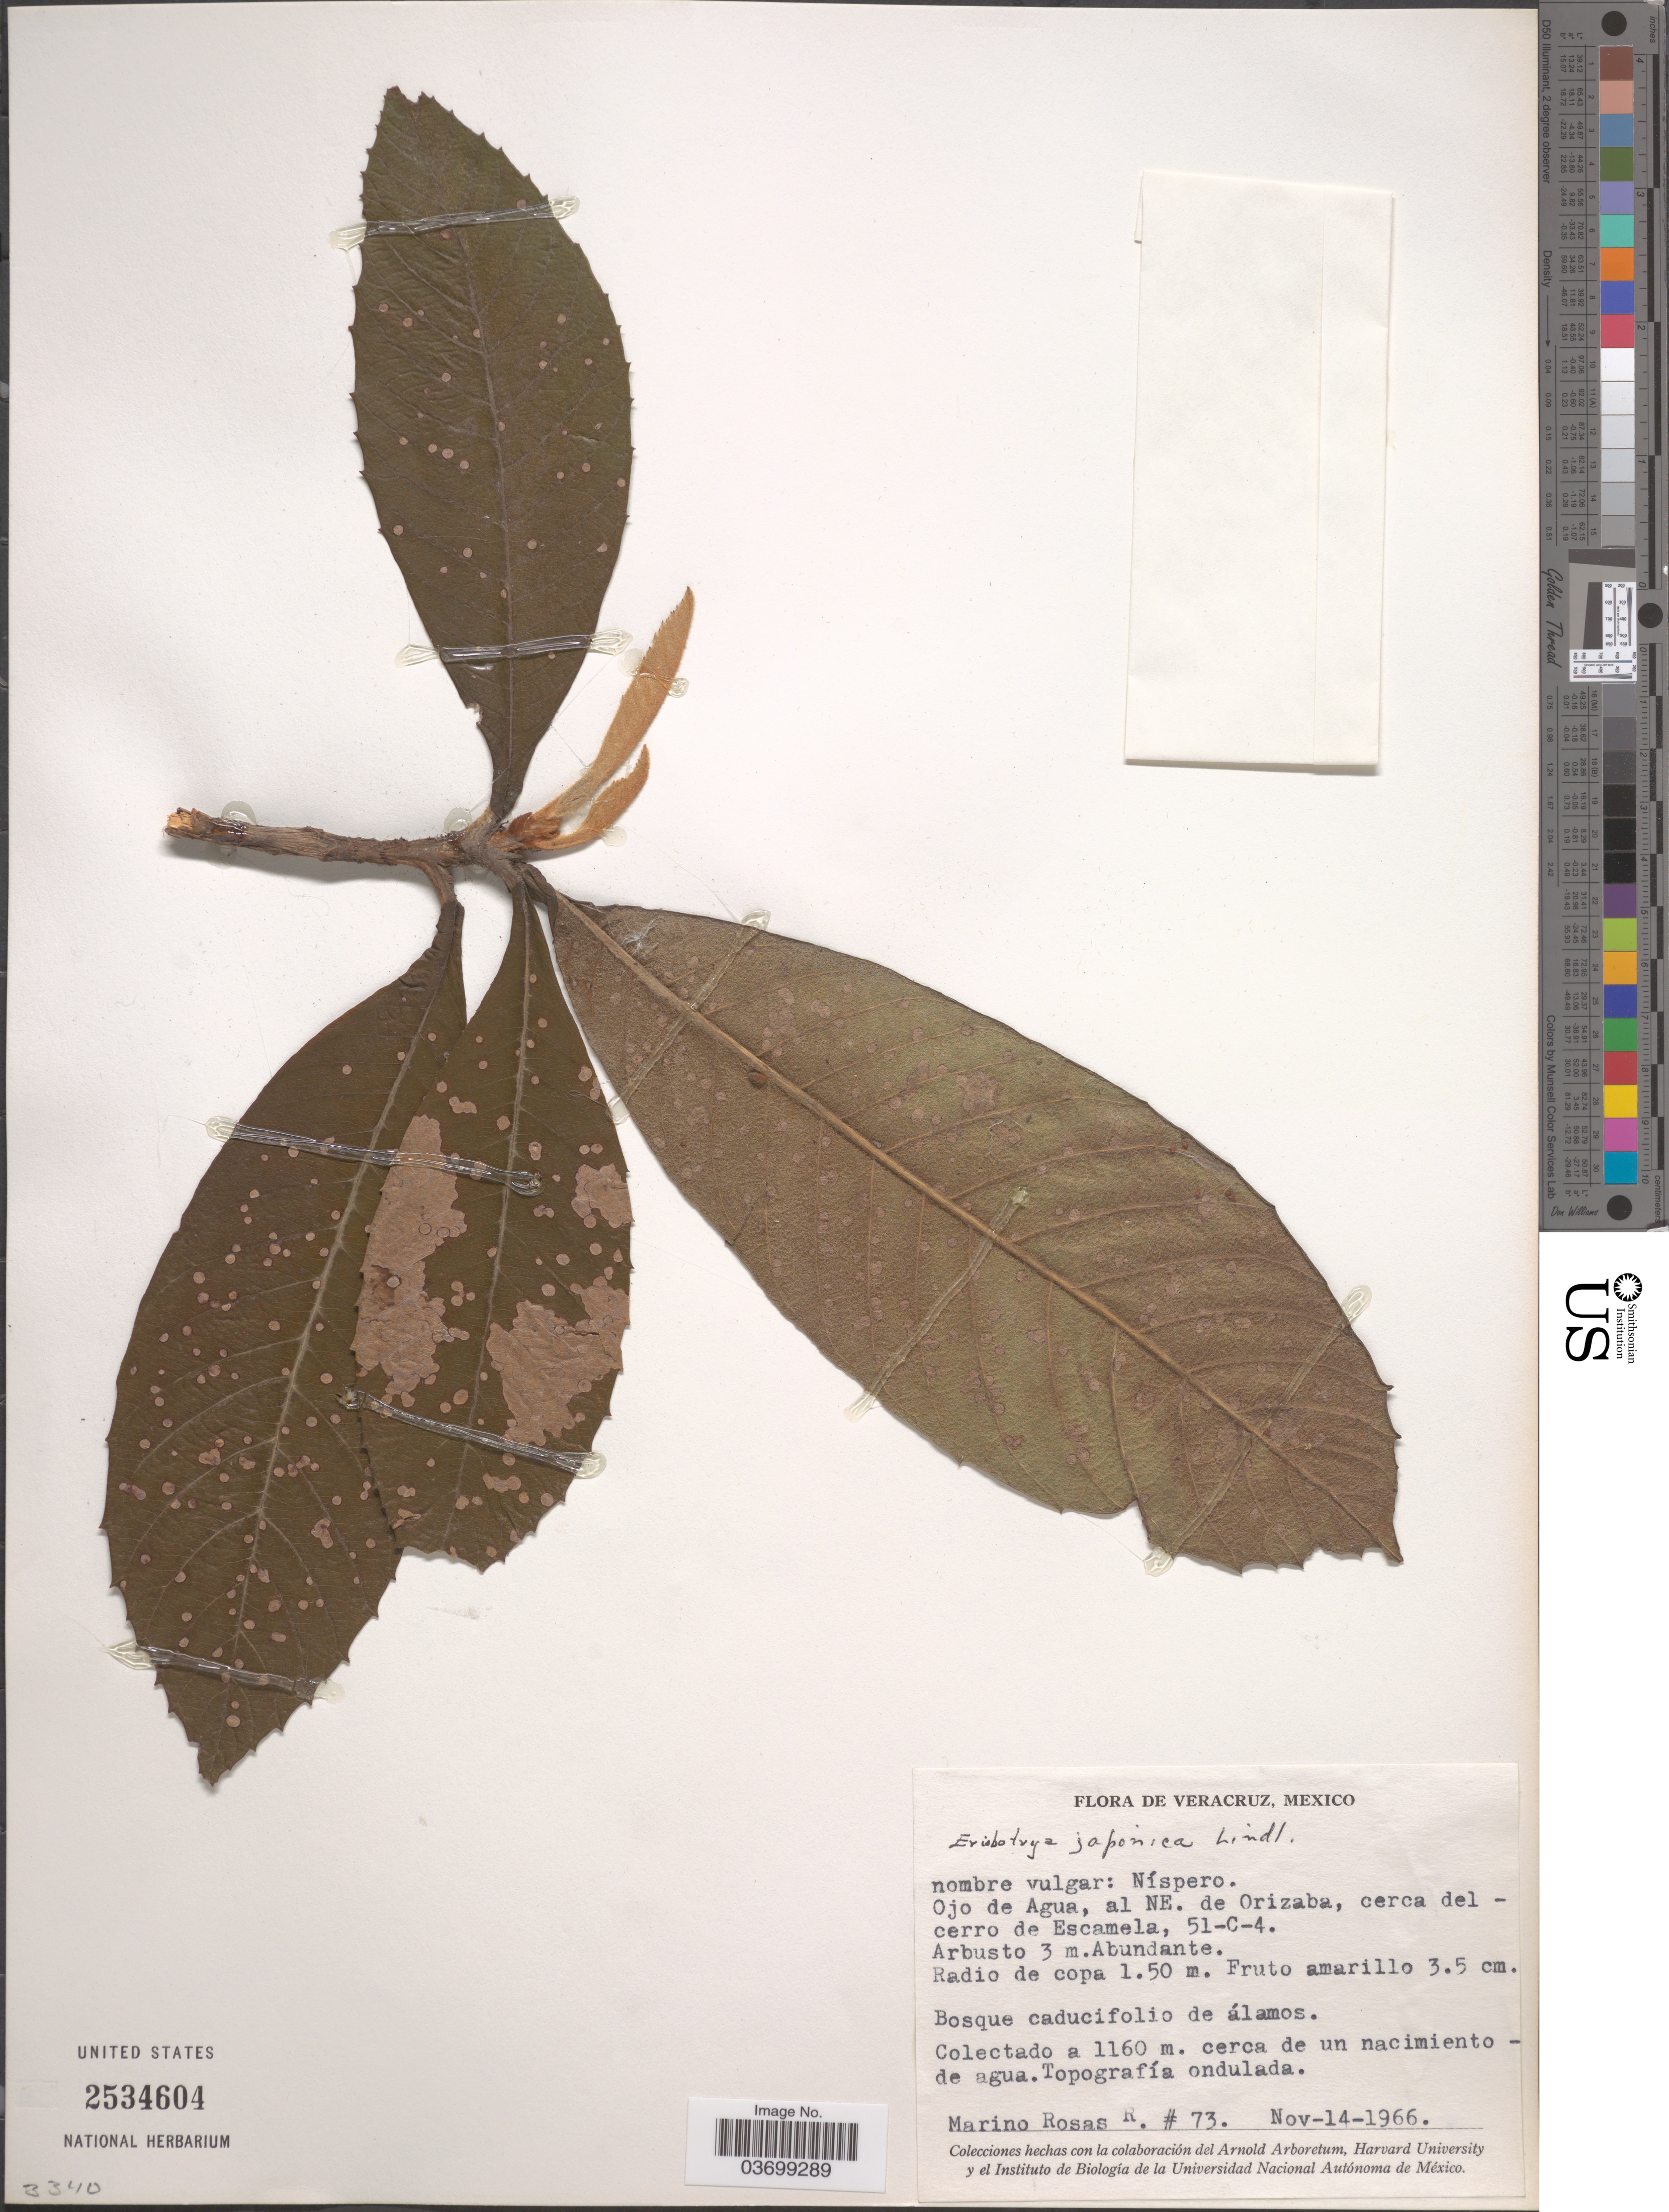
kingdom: Plantae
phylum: Tracheophyta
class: Magnoliopsida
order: Rosales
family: Rosaceae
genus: Rhaphiolepis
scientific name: Rhaphiolepis bibas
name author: (Lour.) Galasso & Banfi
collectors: M. Rosas R.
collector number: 73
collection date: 1966-11-14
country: Mexico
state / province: Veracruz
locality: Veracruz. Ojo de Agua, al NE. de Orizaba, cerca del cerro de Escamela, 51-C-4.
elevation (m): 1160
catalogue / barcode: US 2534604